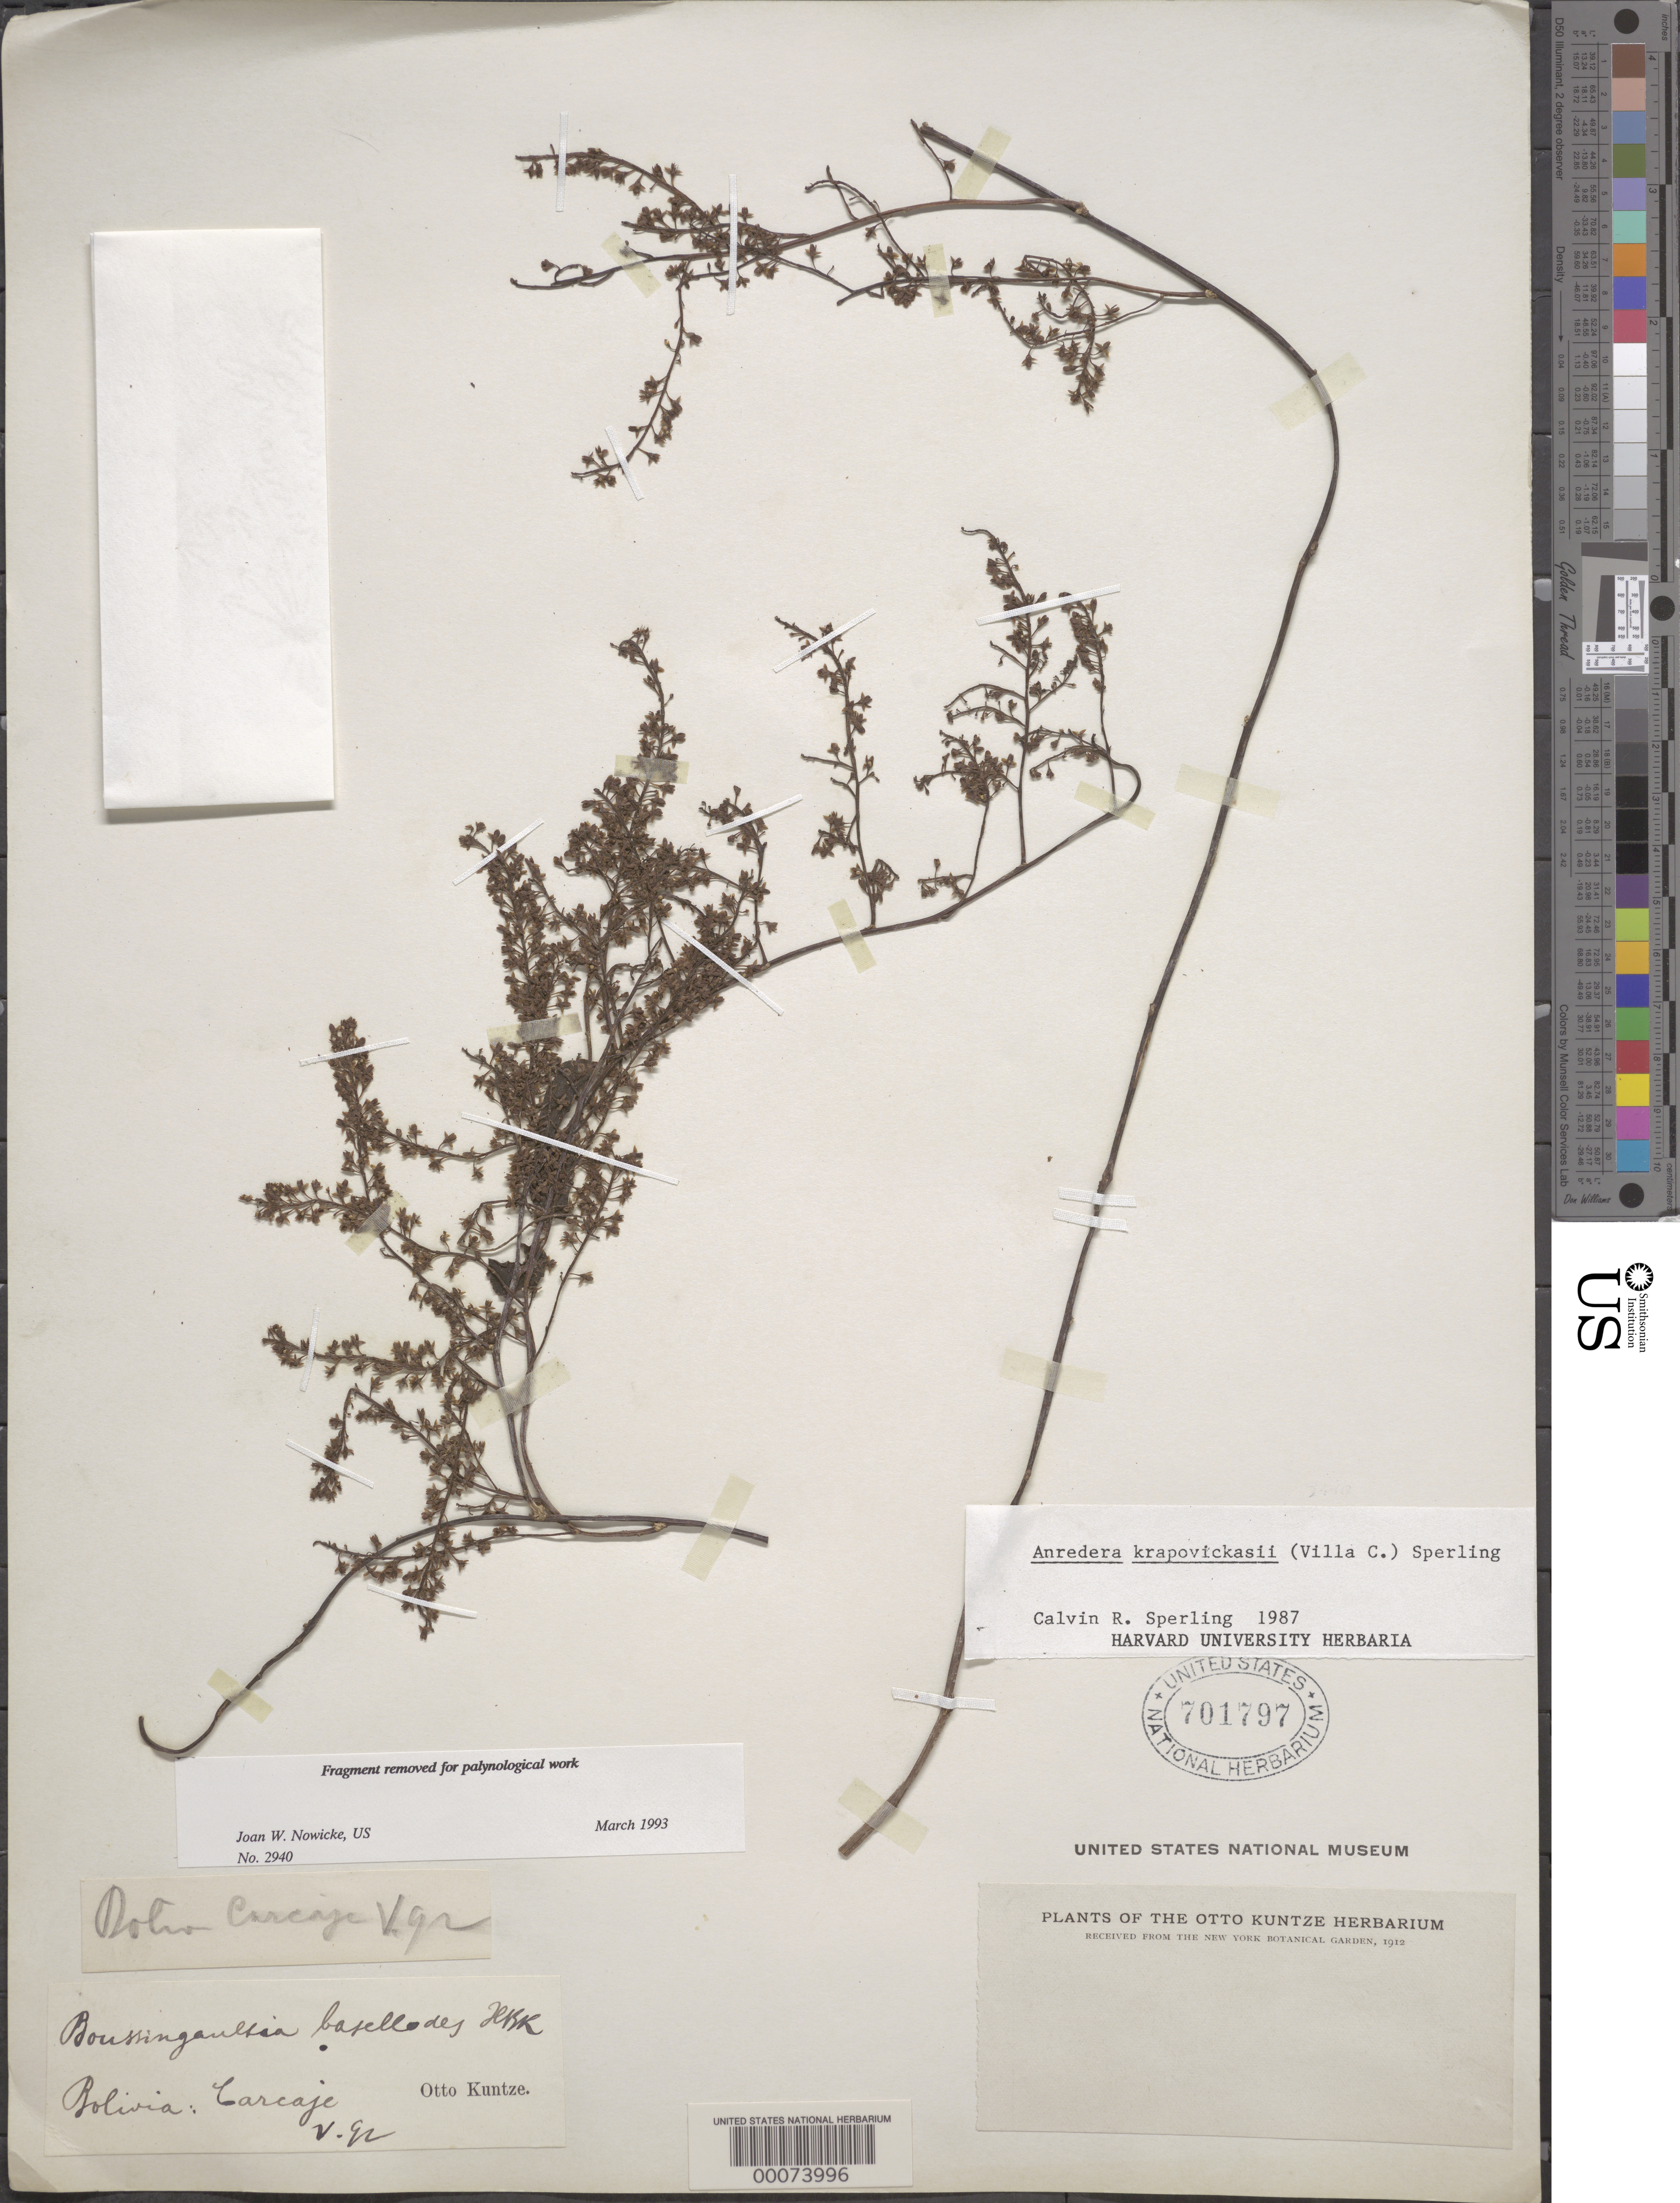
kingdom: Plantae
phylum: Tracheophyta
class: Magnoliopsida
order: Caryophyllales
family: Basellaceae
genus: Anredera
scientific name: Anredera krapovickasii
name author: (Villa) Sperling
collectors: C.E.O. Kuntze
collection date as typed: Transcribed d/m/y: /5/92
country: Bolivia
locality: Carcaje.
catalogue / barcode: US 701797